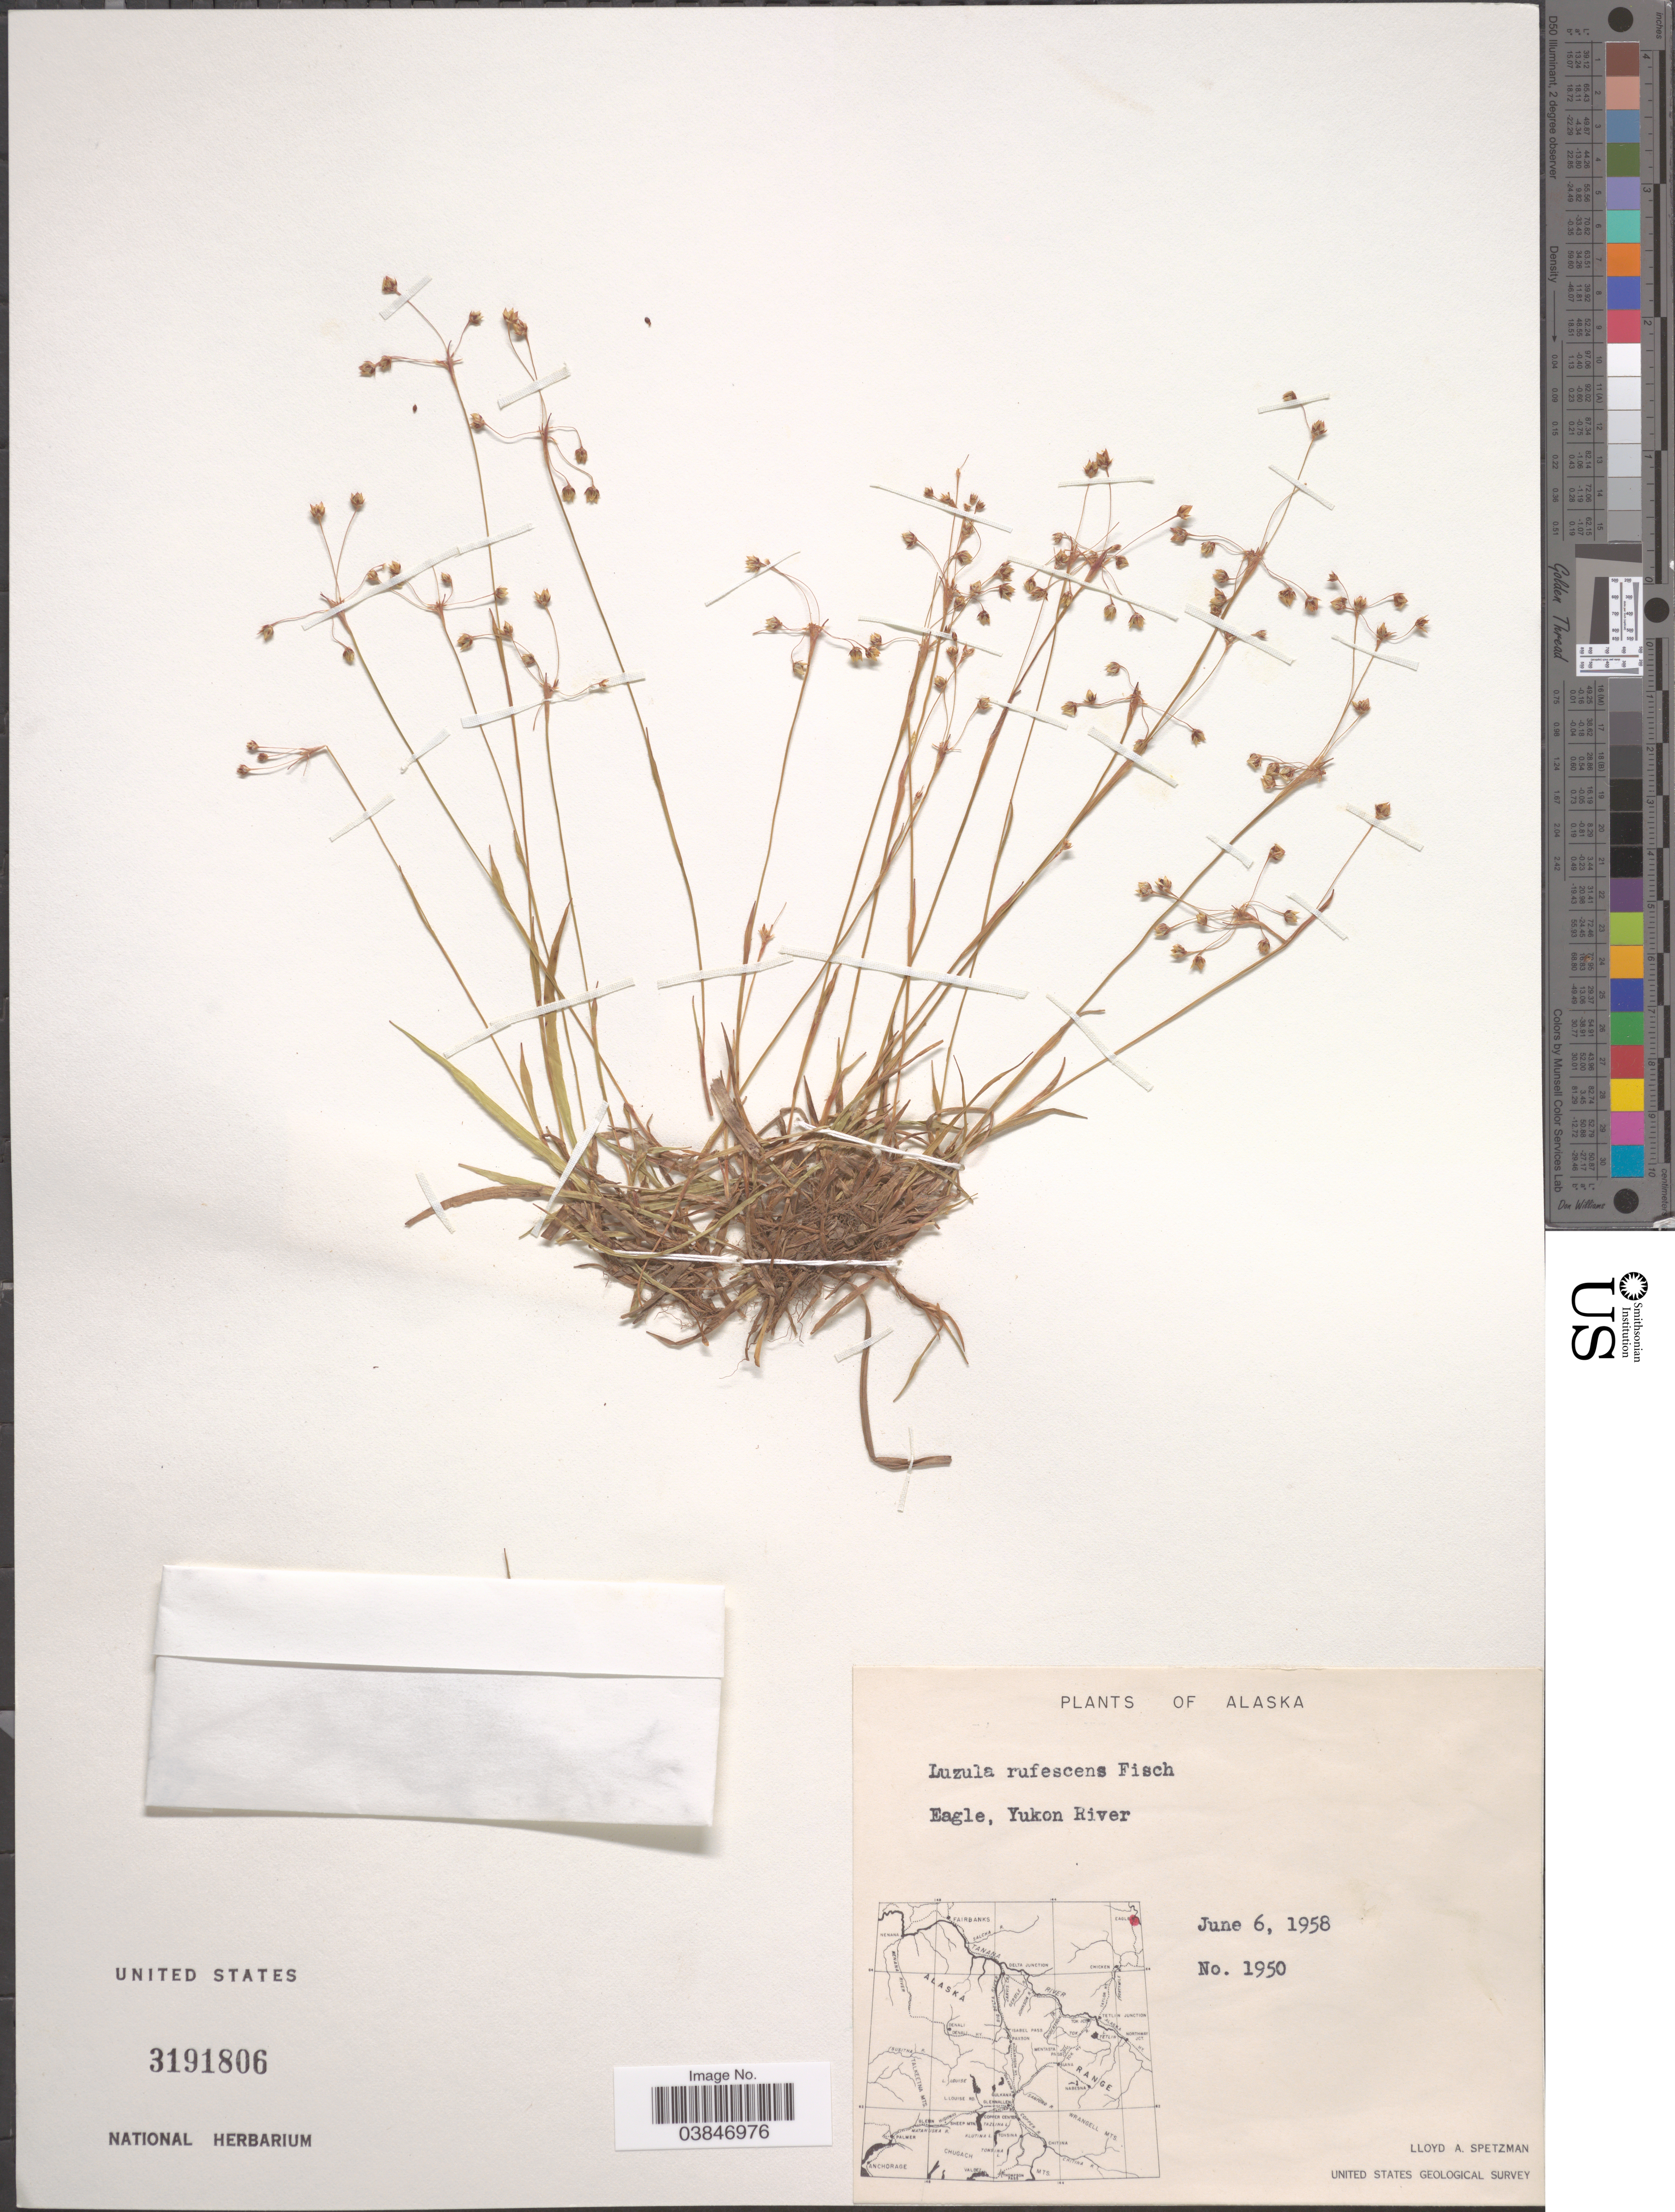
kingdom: Plantae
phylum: Tracheophyta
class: Liliopsida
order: Poales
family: Juncaceae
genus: Luzula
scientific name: Luzula rufescens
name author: Fisch. ex E. Mey.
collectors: L. Spetzman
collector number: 1950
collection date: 1958-06-06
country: United States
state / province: Alaska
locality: Eagle, Yukon River.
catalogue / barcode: US 3191806